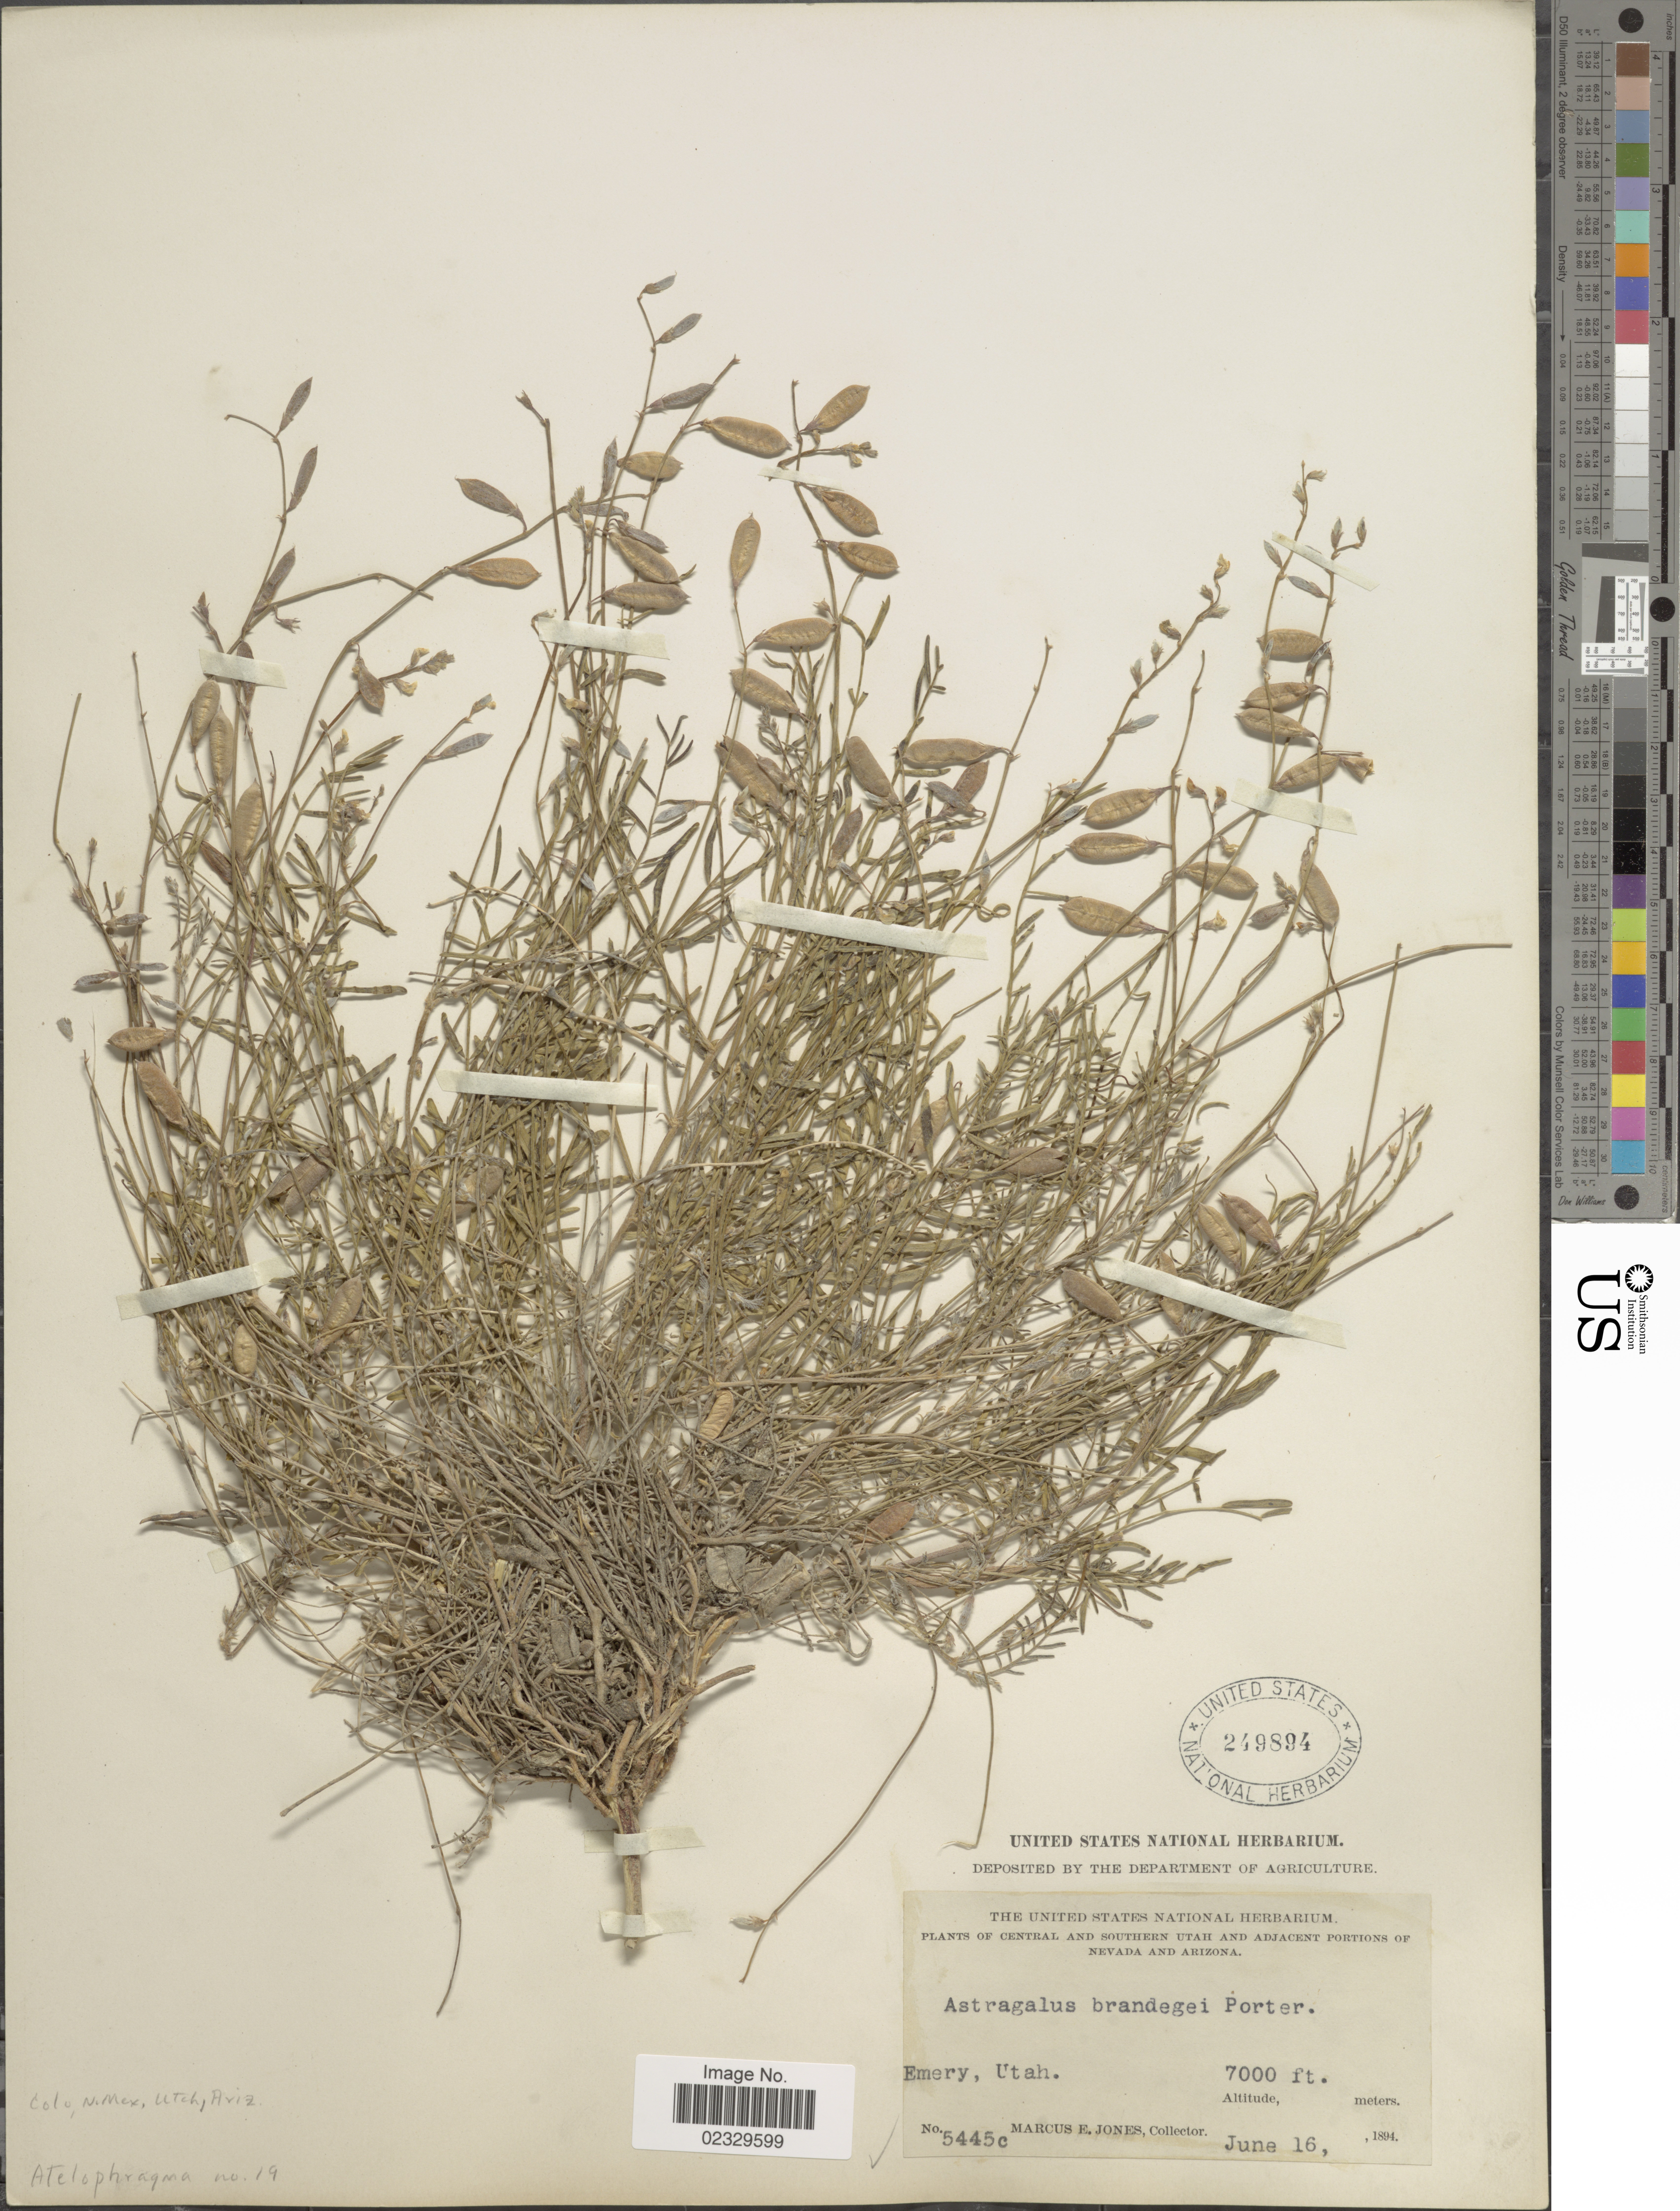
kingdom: Plantae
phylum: Tracheophyta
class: Magnoliopsida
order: Fabales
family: Fabaceae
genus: Astragalus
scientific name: Astragalus brandegei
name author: Porter ex A. Gray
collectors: M. E. Jones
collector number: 5445c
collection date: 1894-06-16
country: United States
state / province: Utah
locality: Central and southern Utah. Emery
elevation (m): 2134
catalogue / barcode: US 249894